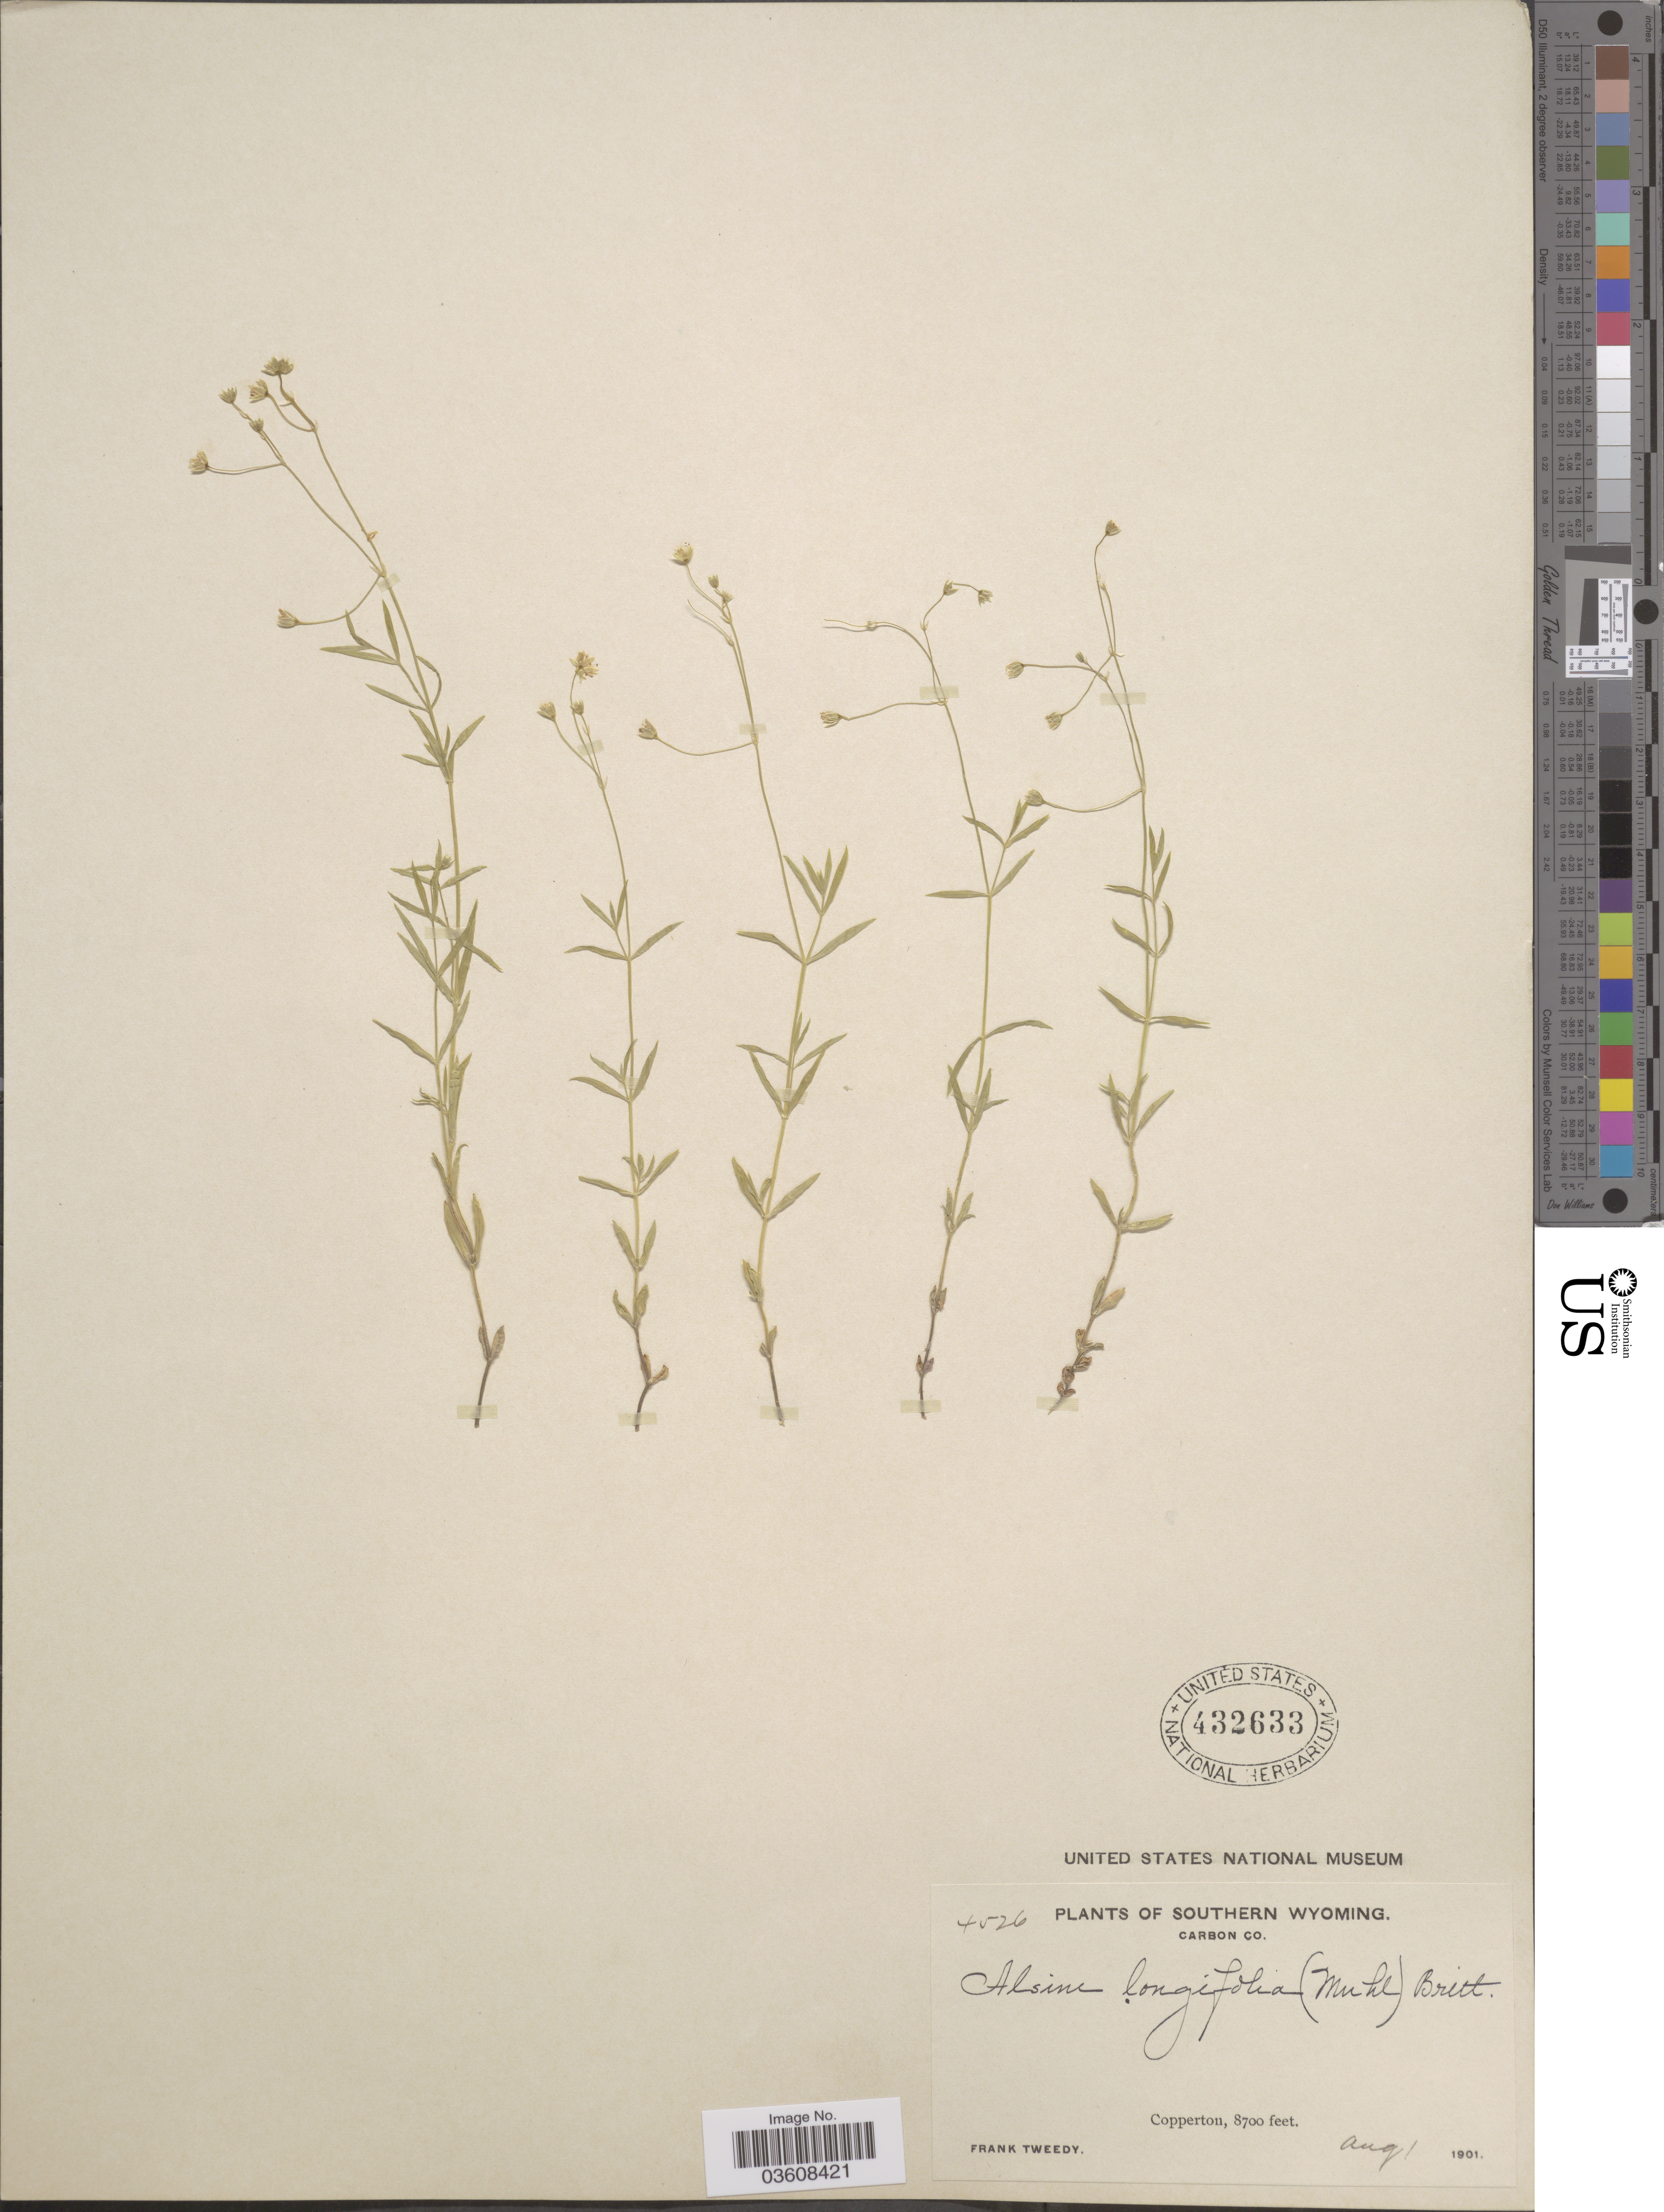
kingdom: Plantae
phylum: Tracheophyta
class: Magnoliopsida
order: Caryophyllales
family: Caryophyllaceae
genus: Stellaria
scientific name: Stellaria longifolia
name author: Muhl. ex Willd.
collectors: F. Tweedy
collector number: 4526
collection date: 1901-08-01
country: United States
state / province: Wyoming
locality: Southern Wyoming. Carbon Co. Copperton.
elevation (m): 2652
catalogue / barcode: US 432633